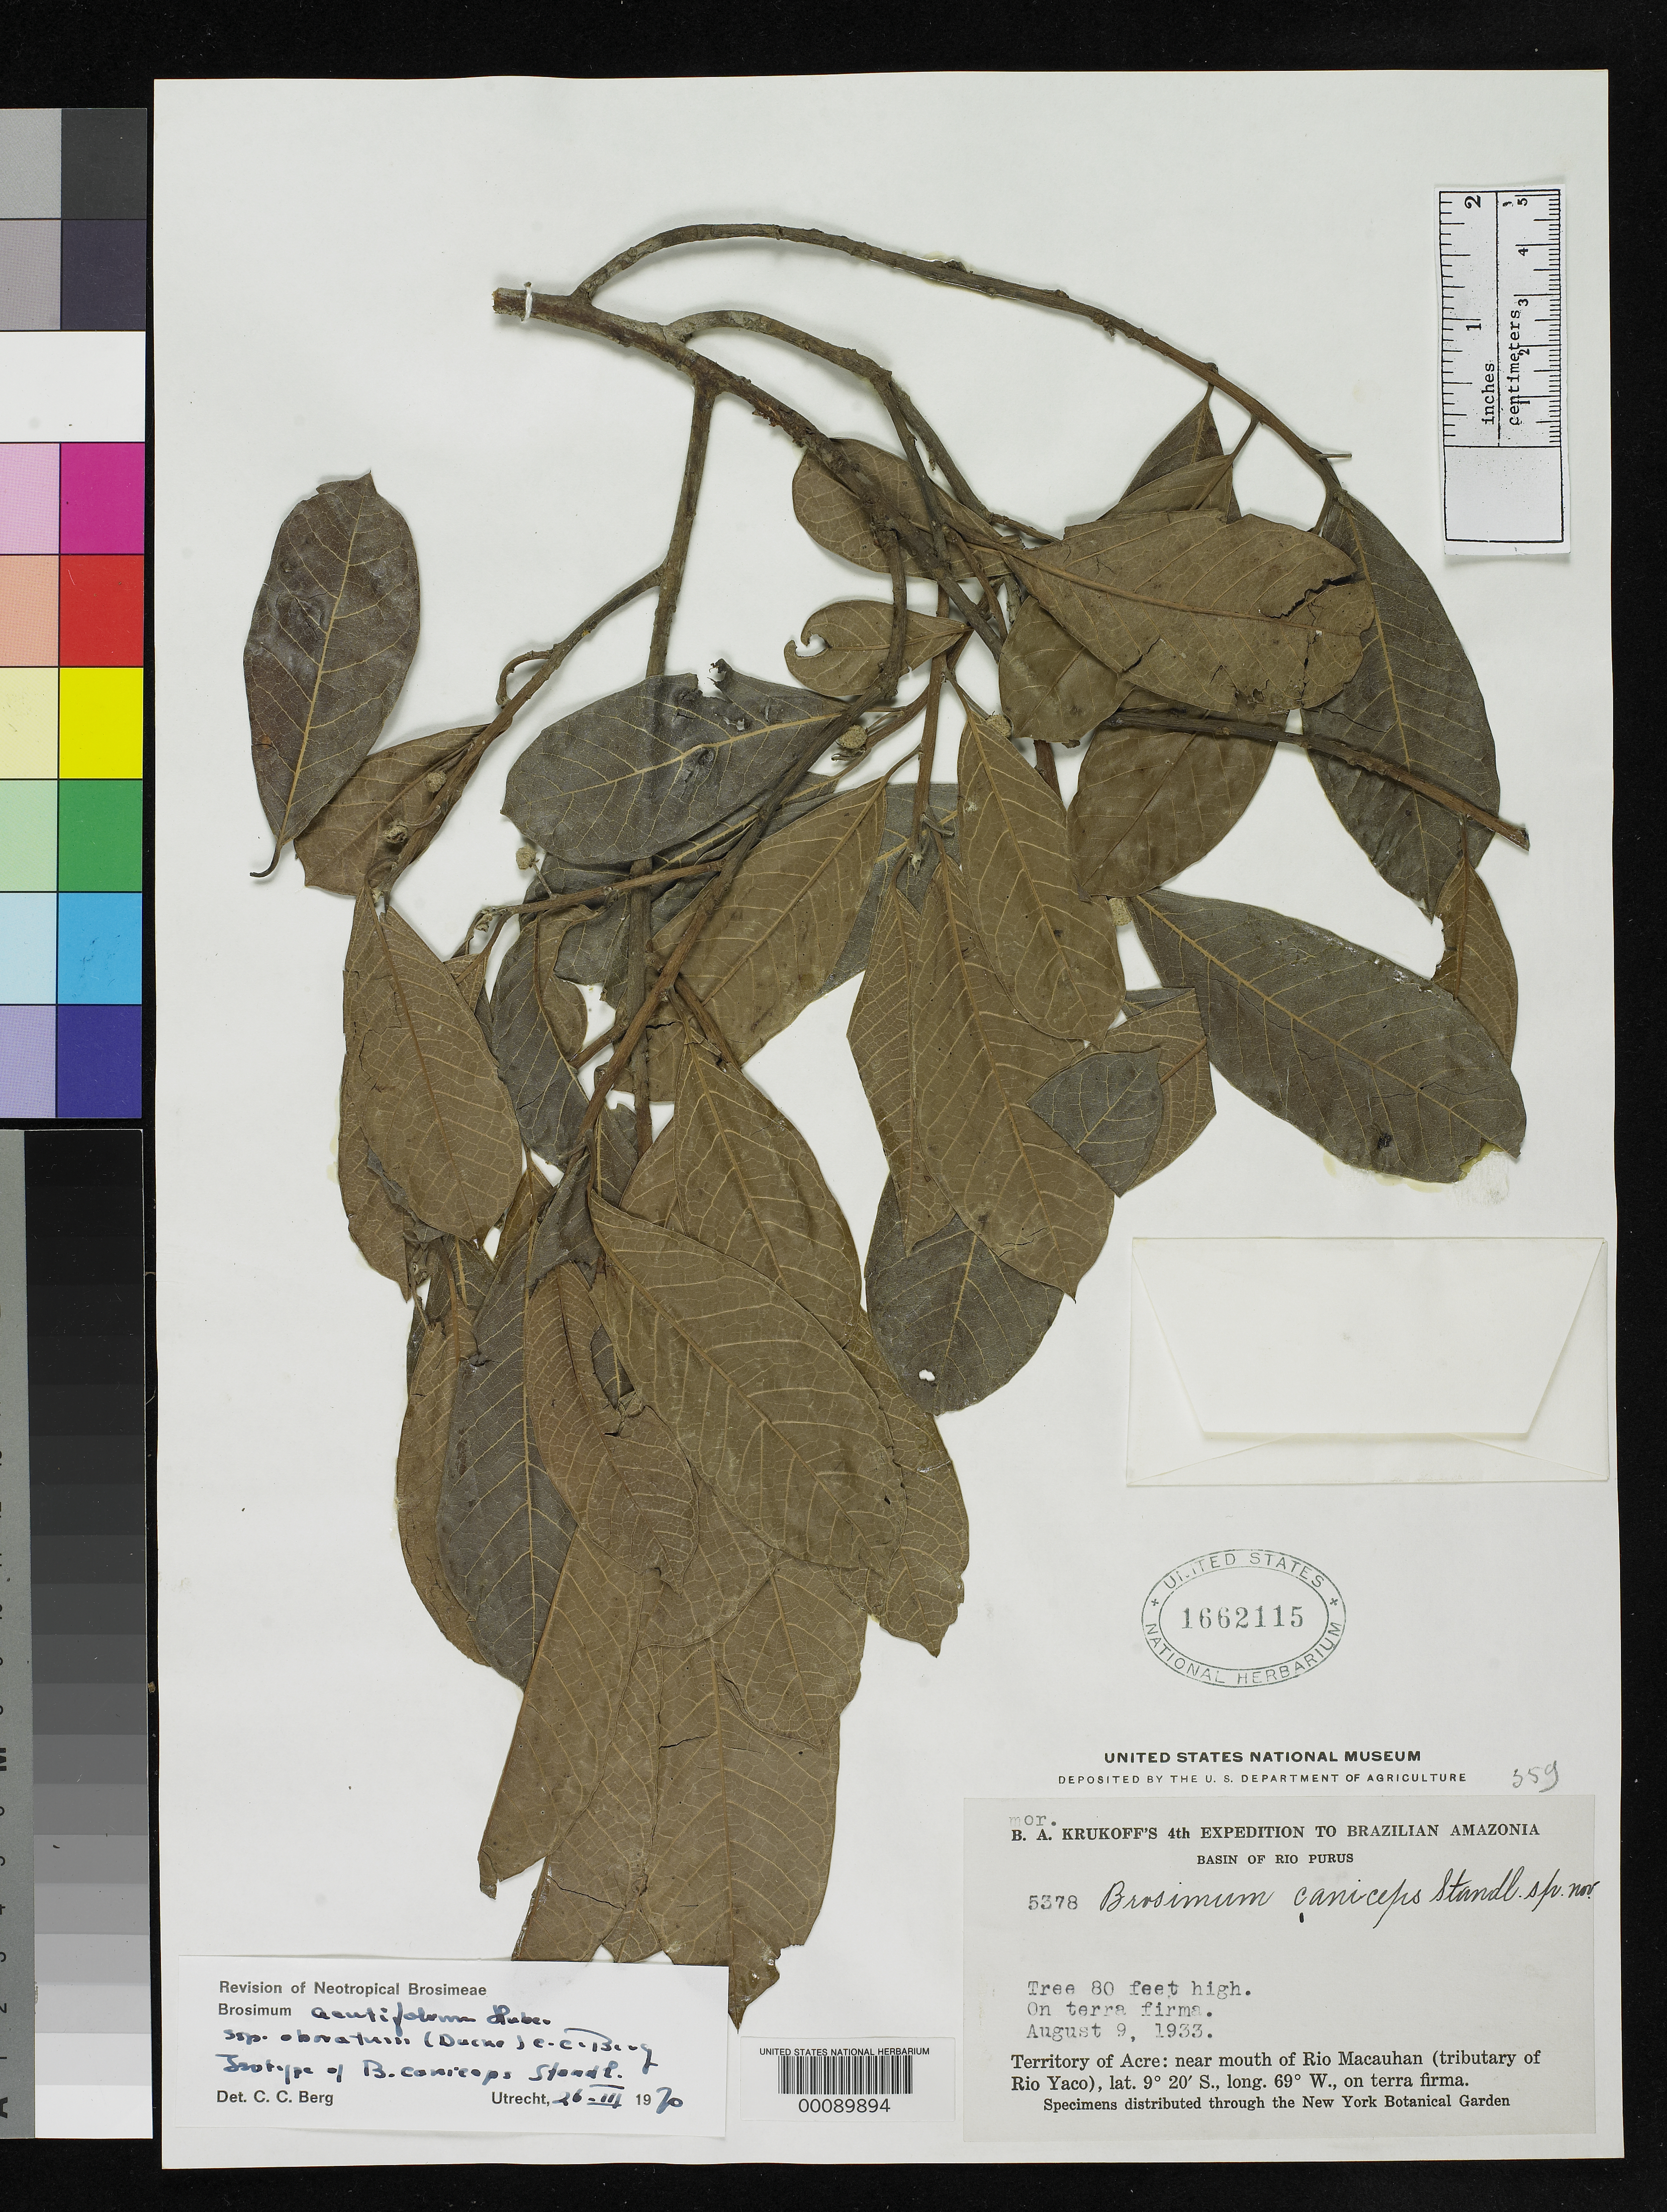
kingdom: Plantae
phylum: Tracheophyta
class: Magnoliopsida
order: Rosales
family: Moraceae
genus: Brosimum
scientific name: Brosimum caniceps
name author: Standl.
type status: Isotype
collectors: B. A. Krukoff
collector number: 5378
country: Brazil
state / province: Acre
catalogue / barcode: US 1662115